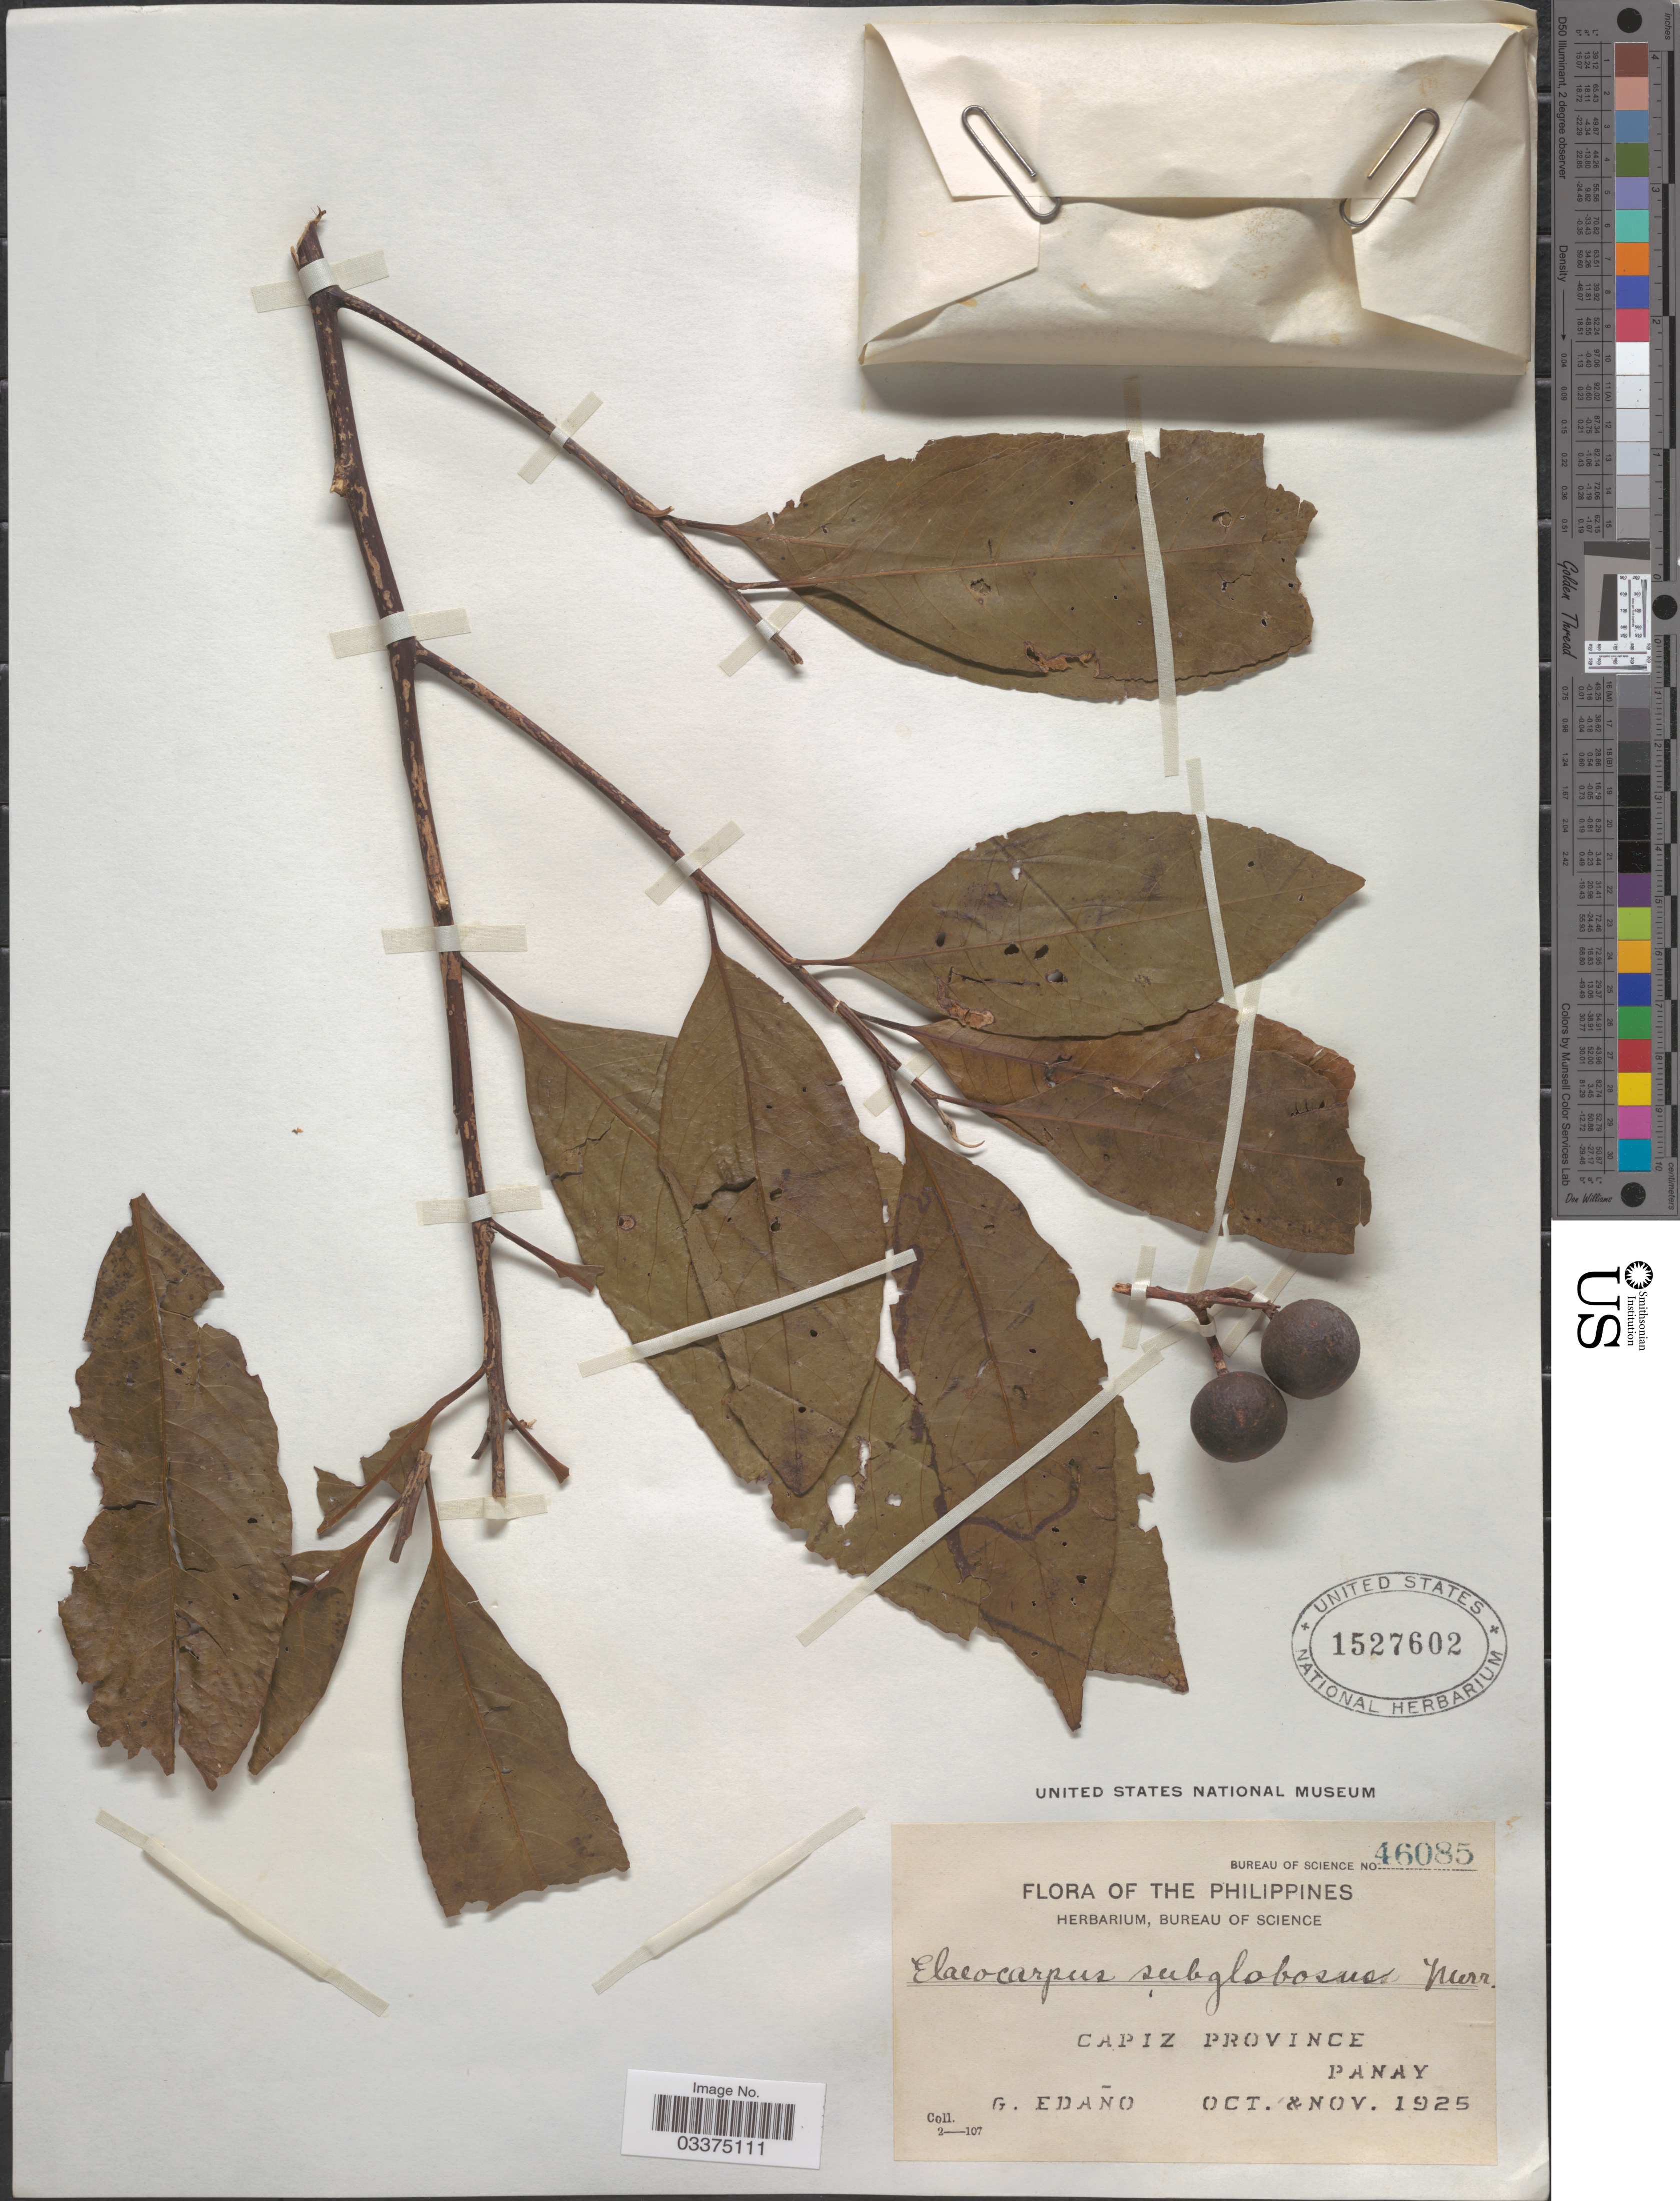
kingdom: Plantae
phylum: Tracheophyta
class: Magnoliopsida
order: Oxalidales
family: Elaeocarpaceae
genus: Elaeocarpus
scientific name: Elaeocarpus sphaericus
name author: (Gaertn.) K. Schum.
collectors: G. Edaño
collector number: Bureau of Science 46085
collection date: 1925-10/1925-11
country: Philippines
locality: Capiz Province, Panay.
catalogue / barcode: US 1527602